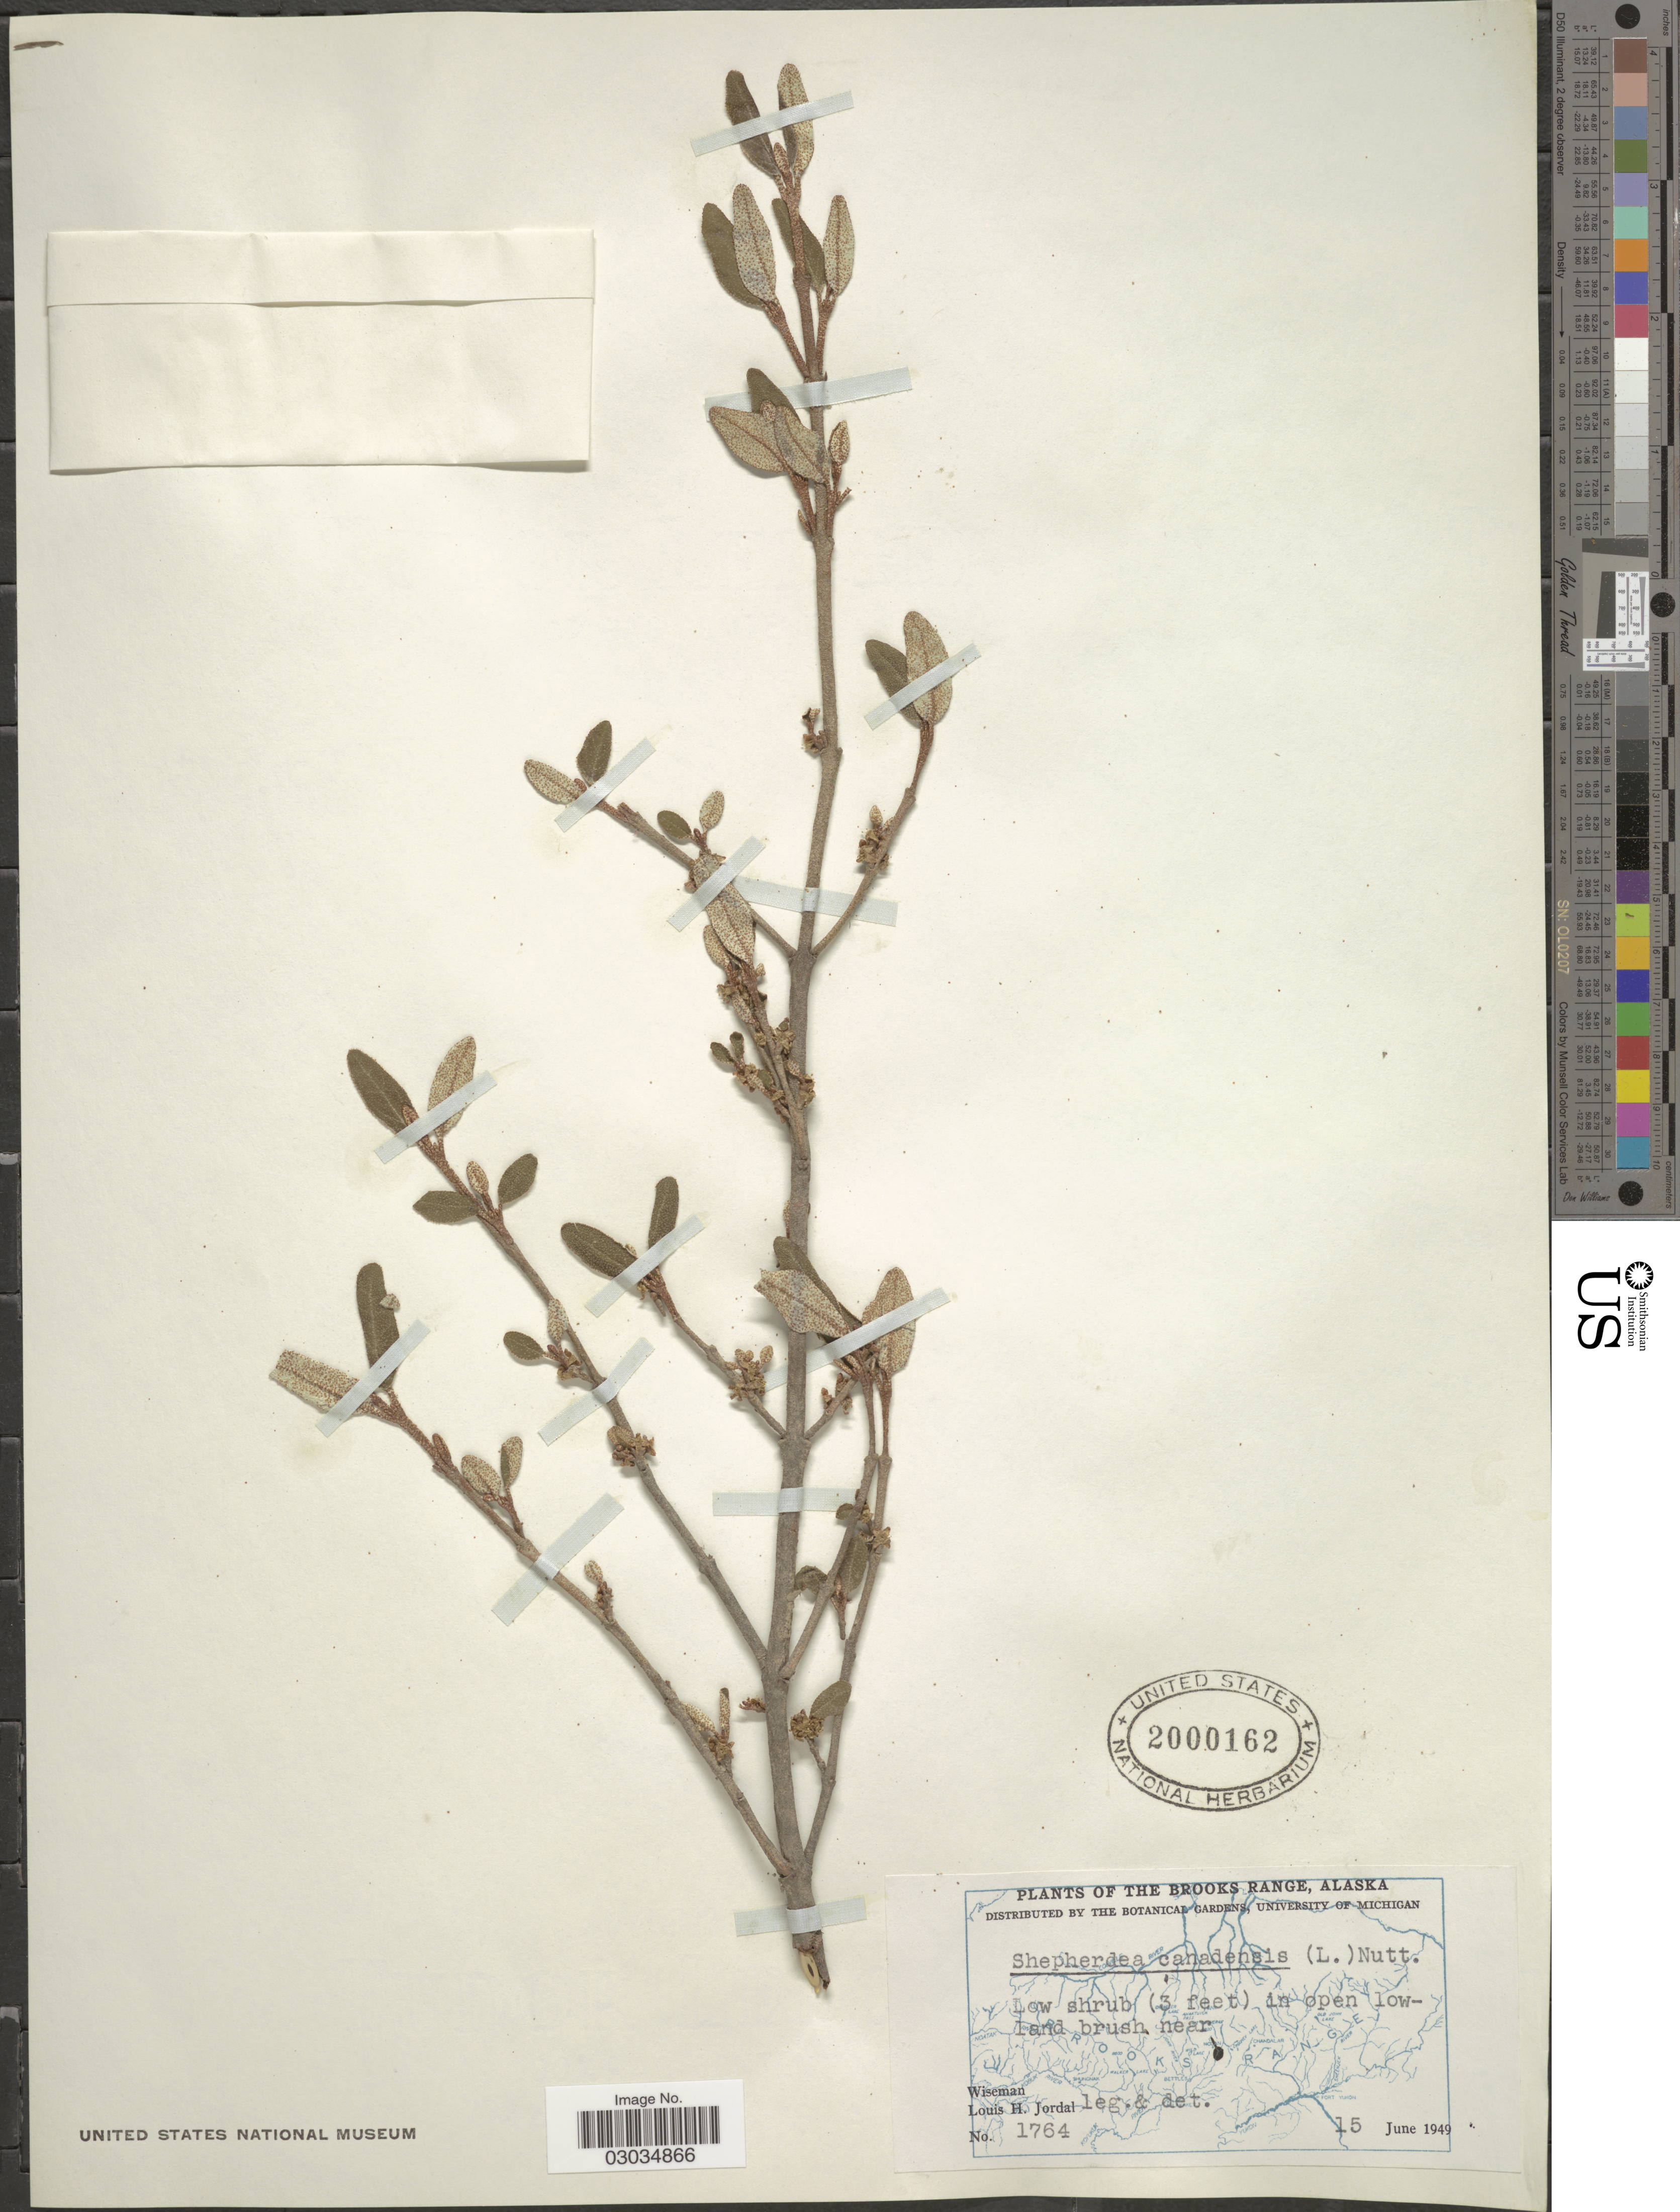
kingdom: Plantae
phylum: Tracheophyta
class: Magnoliopsida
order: Rosales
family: Elaeagnaceae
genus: Shepherdia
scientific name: Shepherdia canadensis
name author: (L.) Nutt.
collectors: L. Jordal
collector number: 1764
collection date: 1949-06-15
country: United States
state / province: Alaska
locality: The Brooks Range, Wiseman.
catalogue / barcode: US 2000162